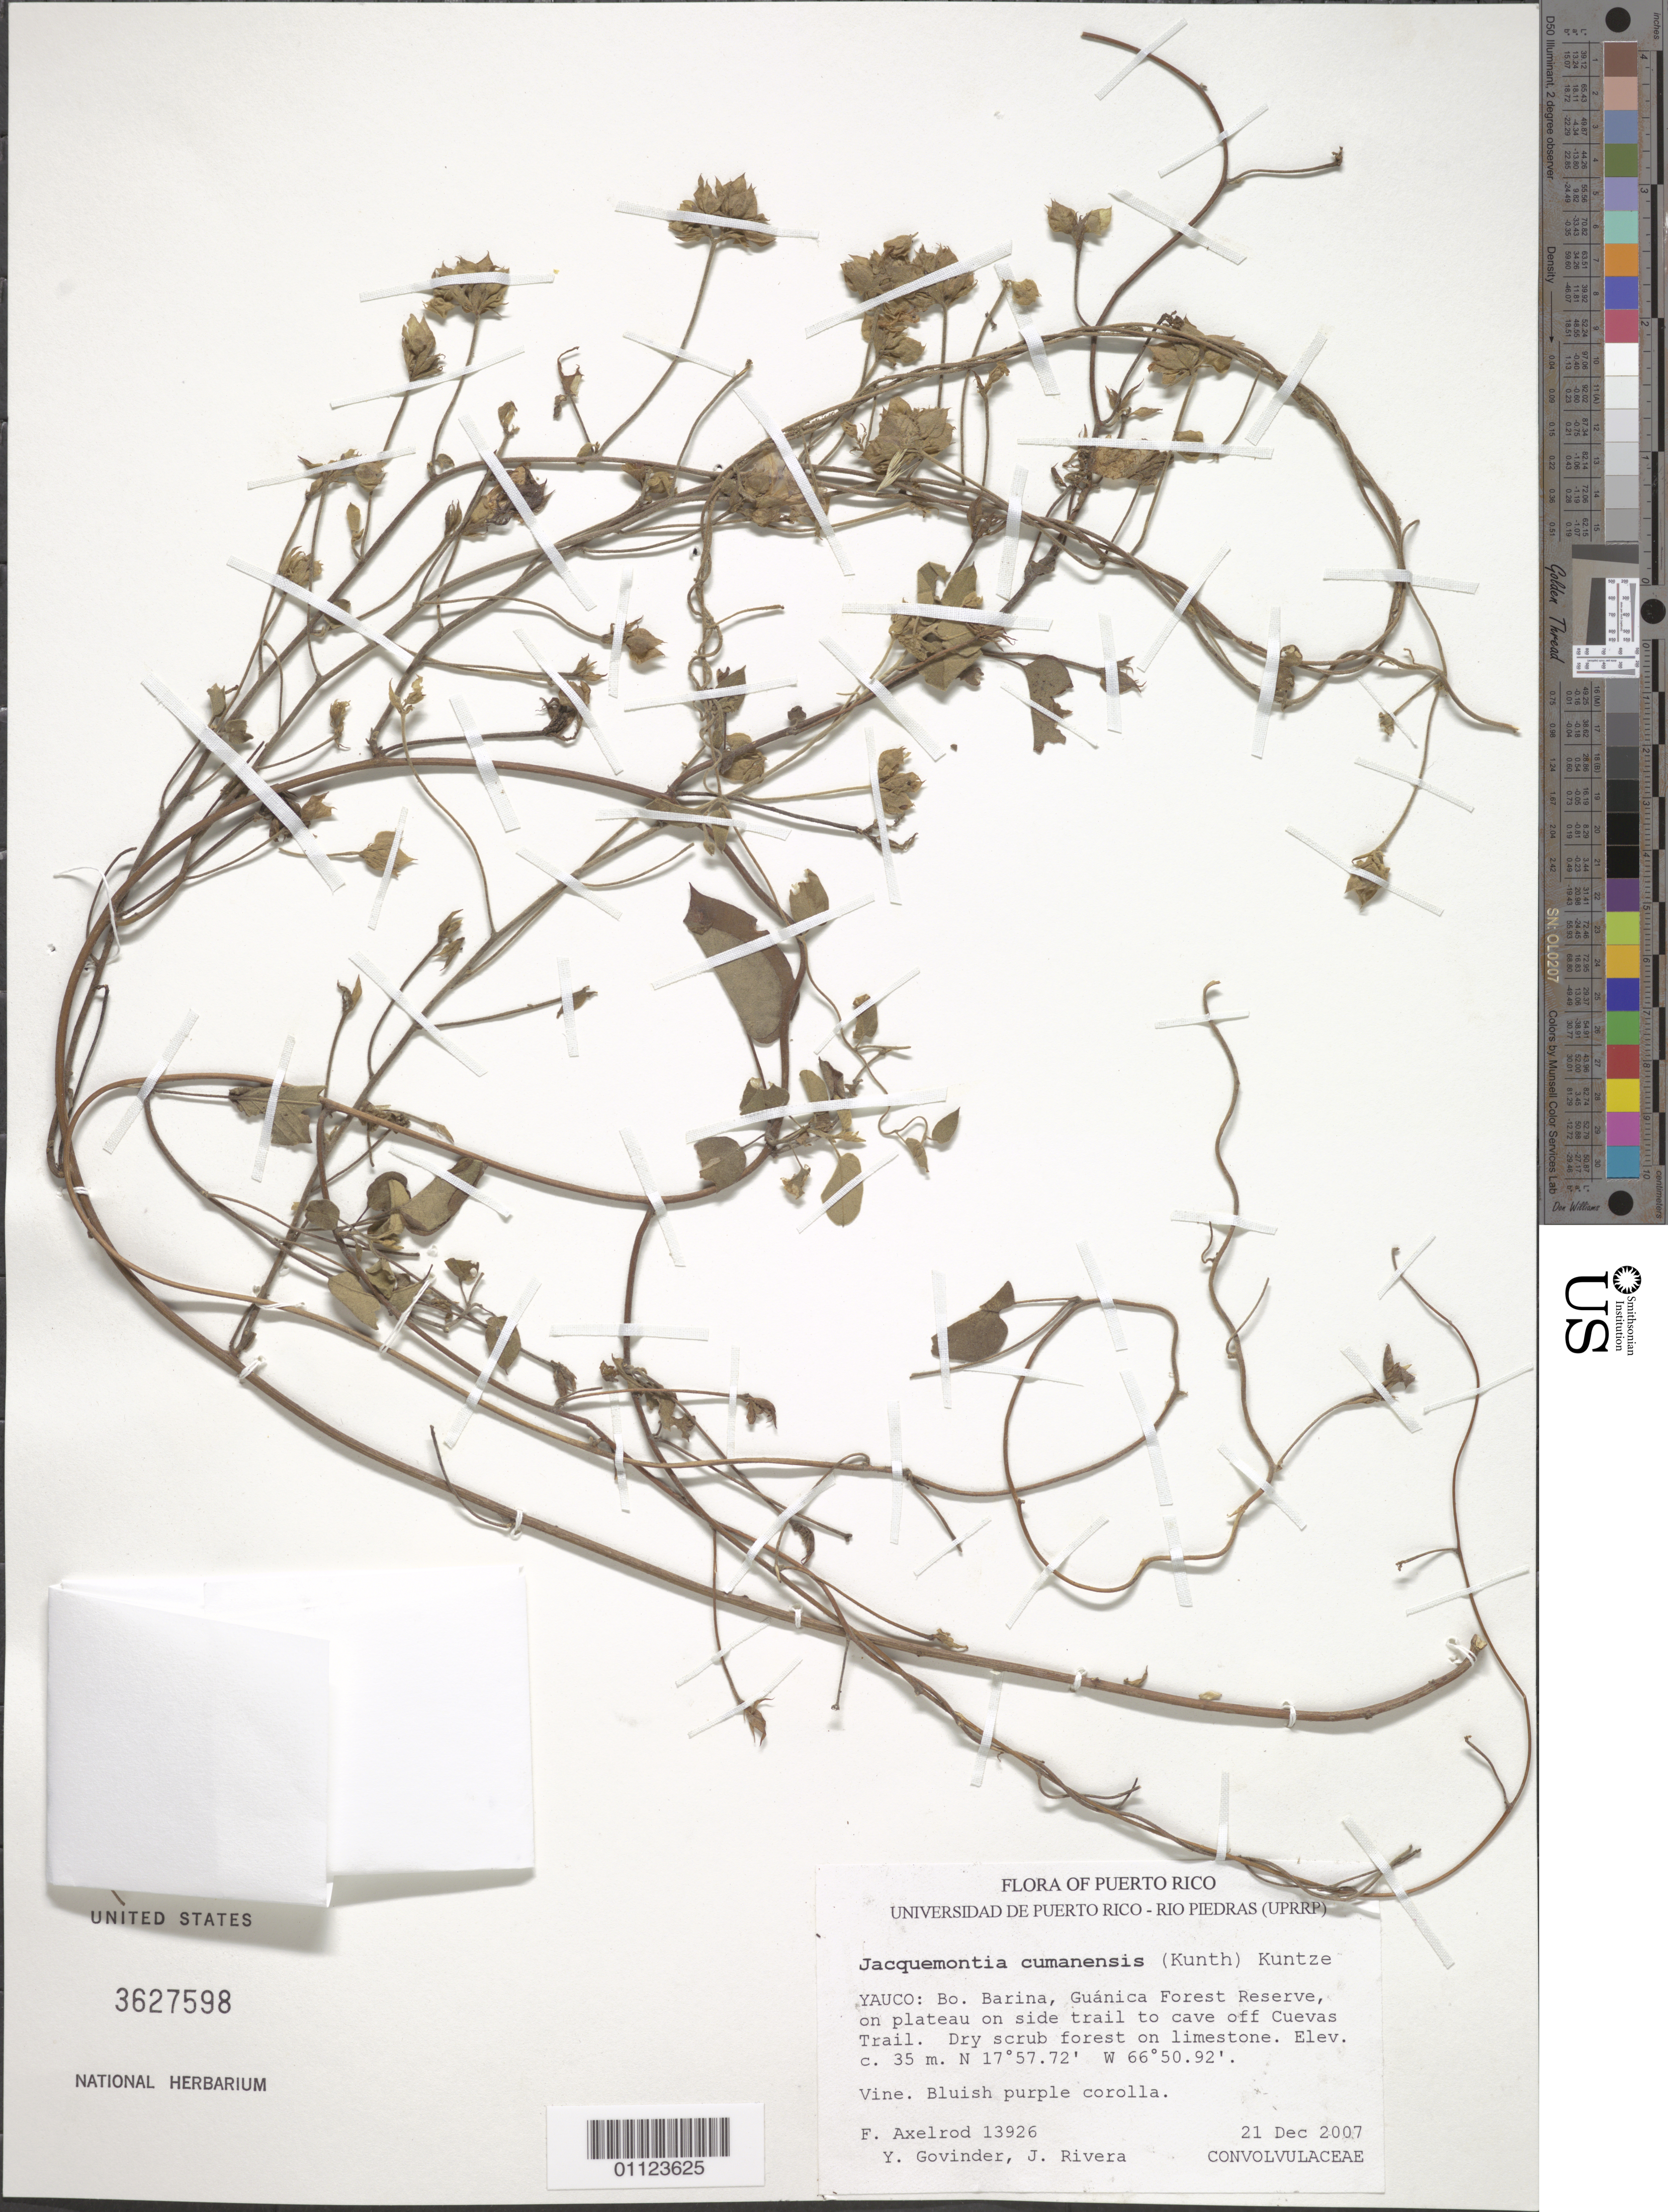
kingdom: Plantae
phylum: Tracheophyta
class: Magnoliopsida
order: Solanales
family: Convolvulaceae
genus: Jacquemontia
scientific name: Jacquemontia cumanensis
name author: (Kuntze) Kuntze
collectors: F. S. Axelrod, Y. Govinder & J. Rivera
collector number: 13926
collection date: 2007-12-21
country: Puerto Rico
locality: Yauco: Bo. Barina, Guánica Forest Reserve, on plateau on side trail to cave off Cuevas Trail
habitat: Dry scrub forest on limestone.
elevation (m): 35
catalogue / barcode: US 3627598